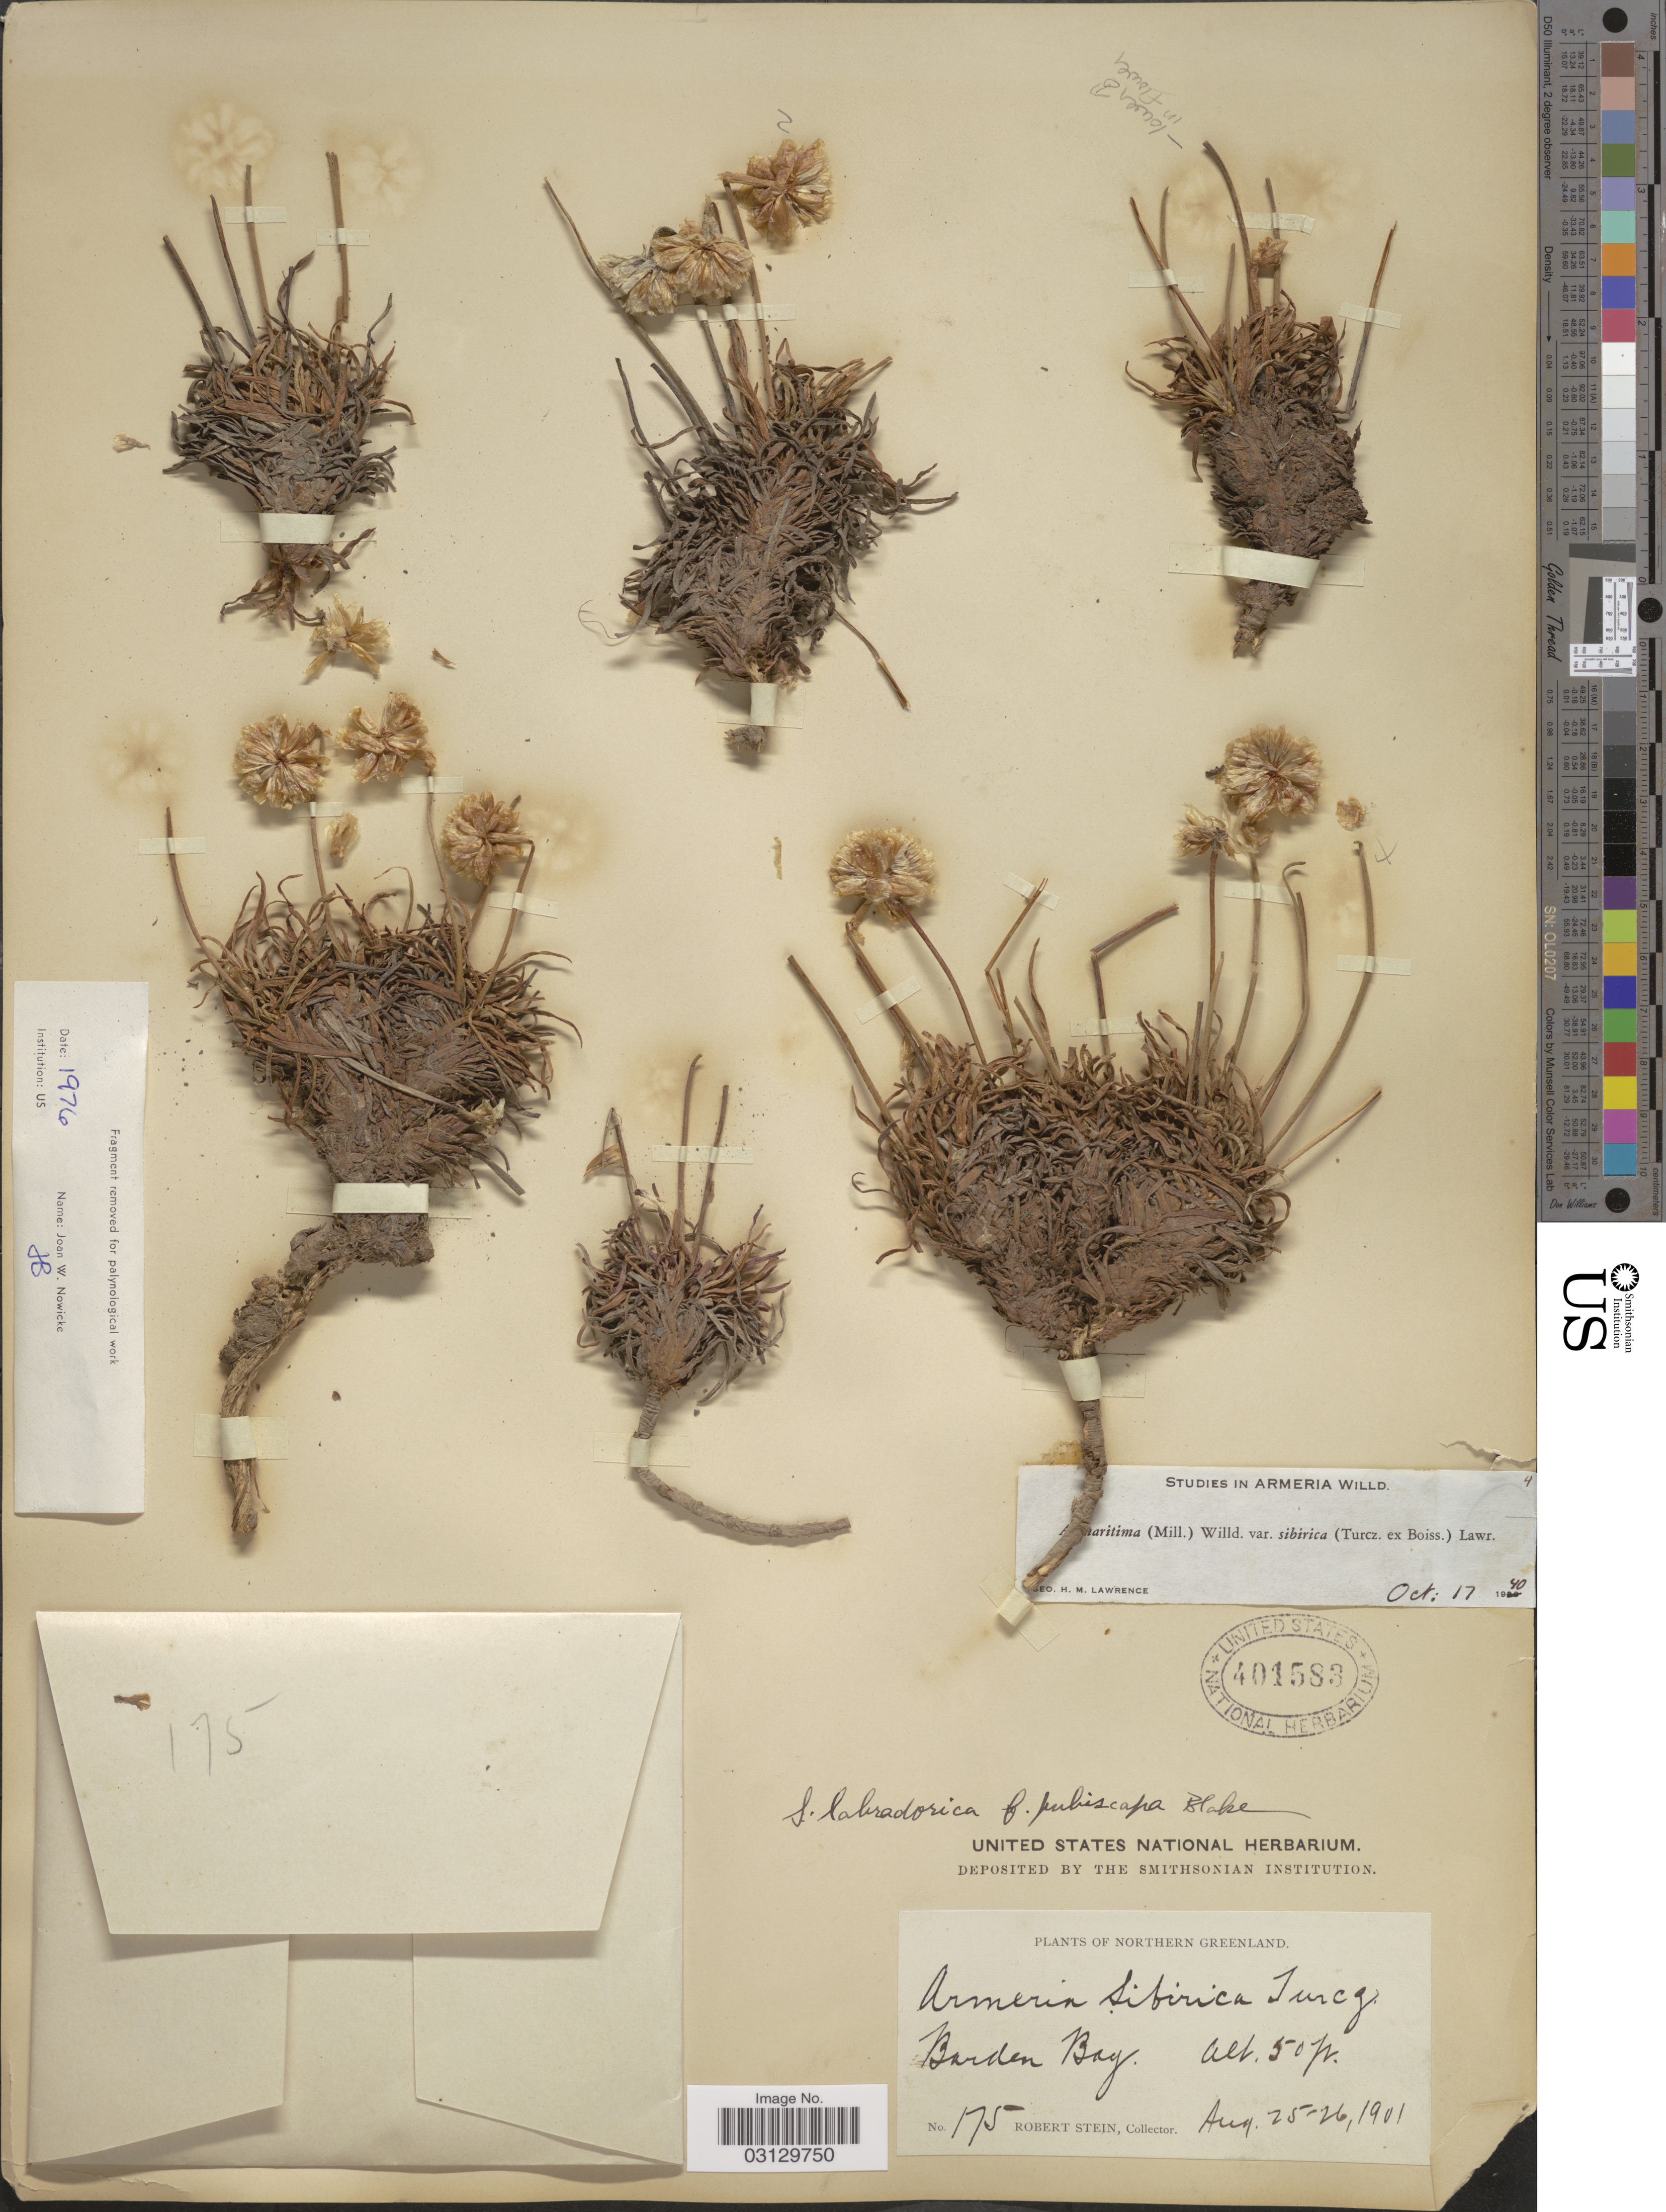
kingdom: Plantae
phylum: Tracheophyta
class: Magnoliopsida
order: Caryophyllales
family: Plumbaginaceae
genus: Armeria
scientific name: Armeria maritima subsp. sibirica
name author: (Turcz. ex Boiss.) Nyman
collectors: R. Stein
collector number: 175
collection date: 1901-08-25/1901-08-26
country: Greenland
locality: Northern Greenland. Barden Bay.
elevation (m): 15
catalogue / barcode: US 401583